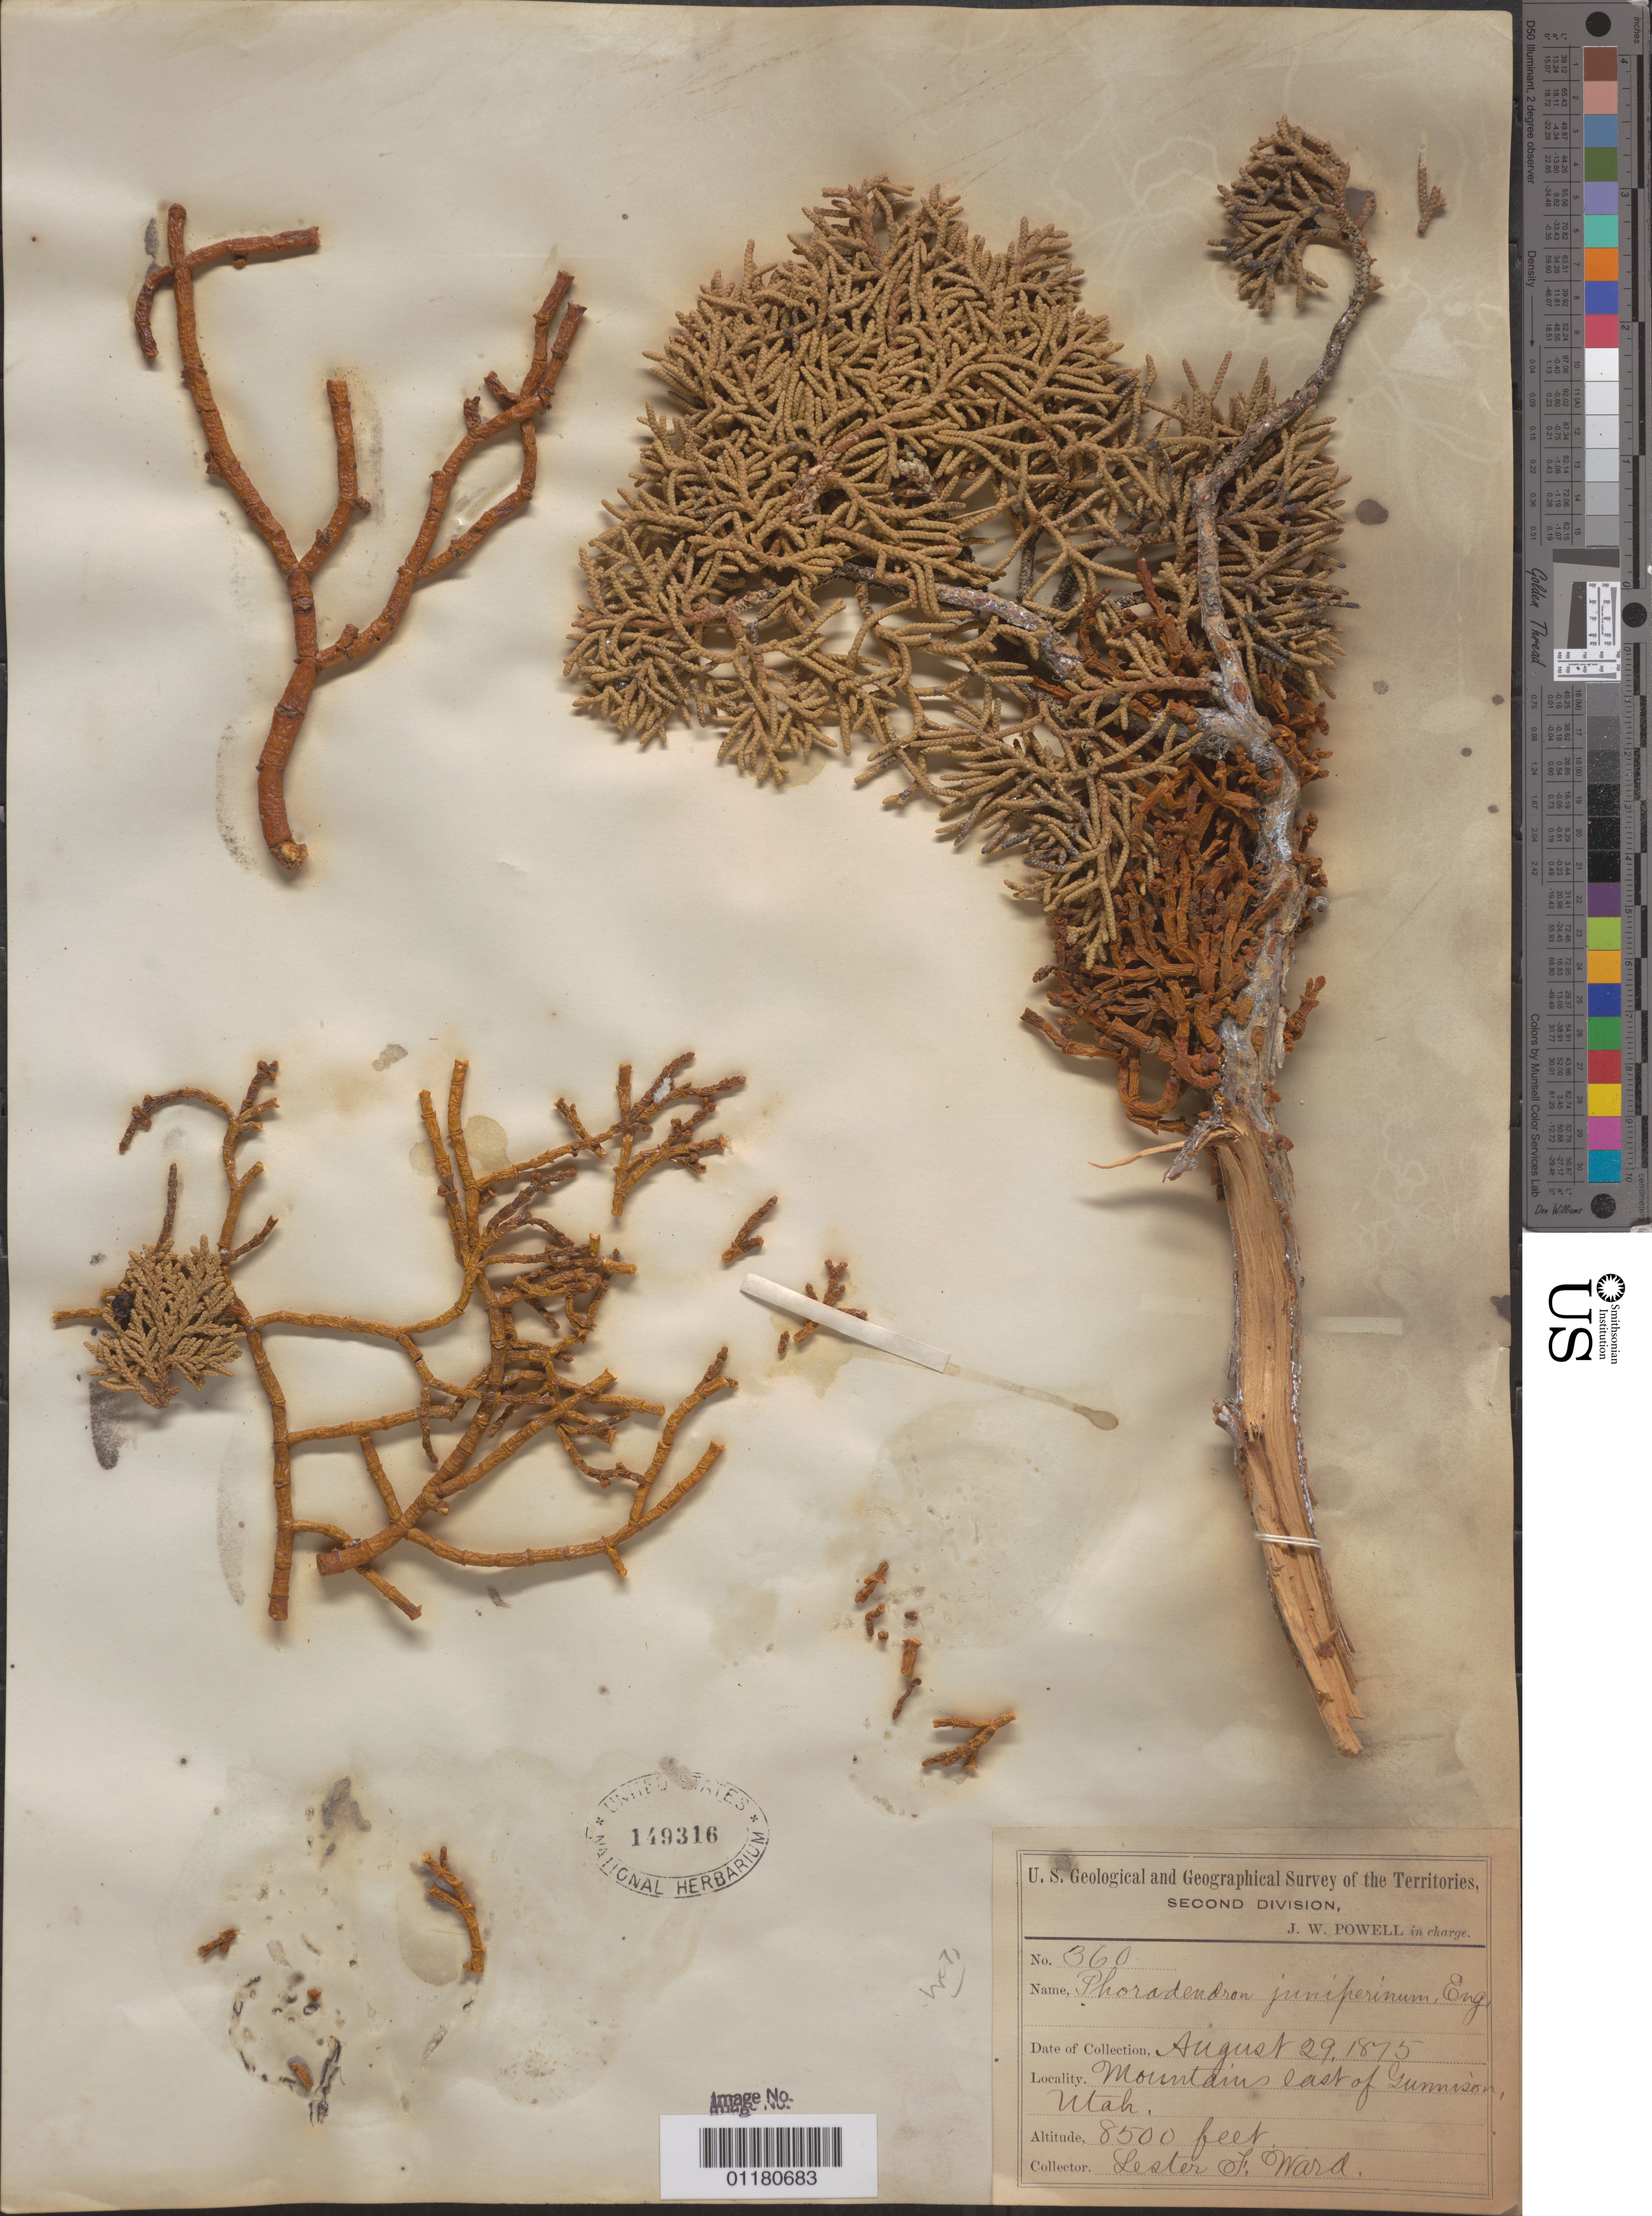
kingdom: Plantae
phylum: Tracheophyta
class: Magnoliopsida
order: Santalales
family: Viscaceae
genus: Phoradendron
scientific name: Phoradendron juniperinum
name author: Engelm. ex A. Gray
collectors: L. F. Ward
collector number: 360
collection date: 1875-08-29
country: United States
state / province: Utah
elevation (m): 2438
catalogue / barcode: US 149316